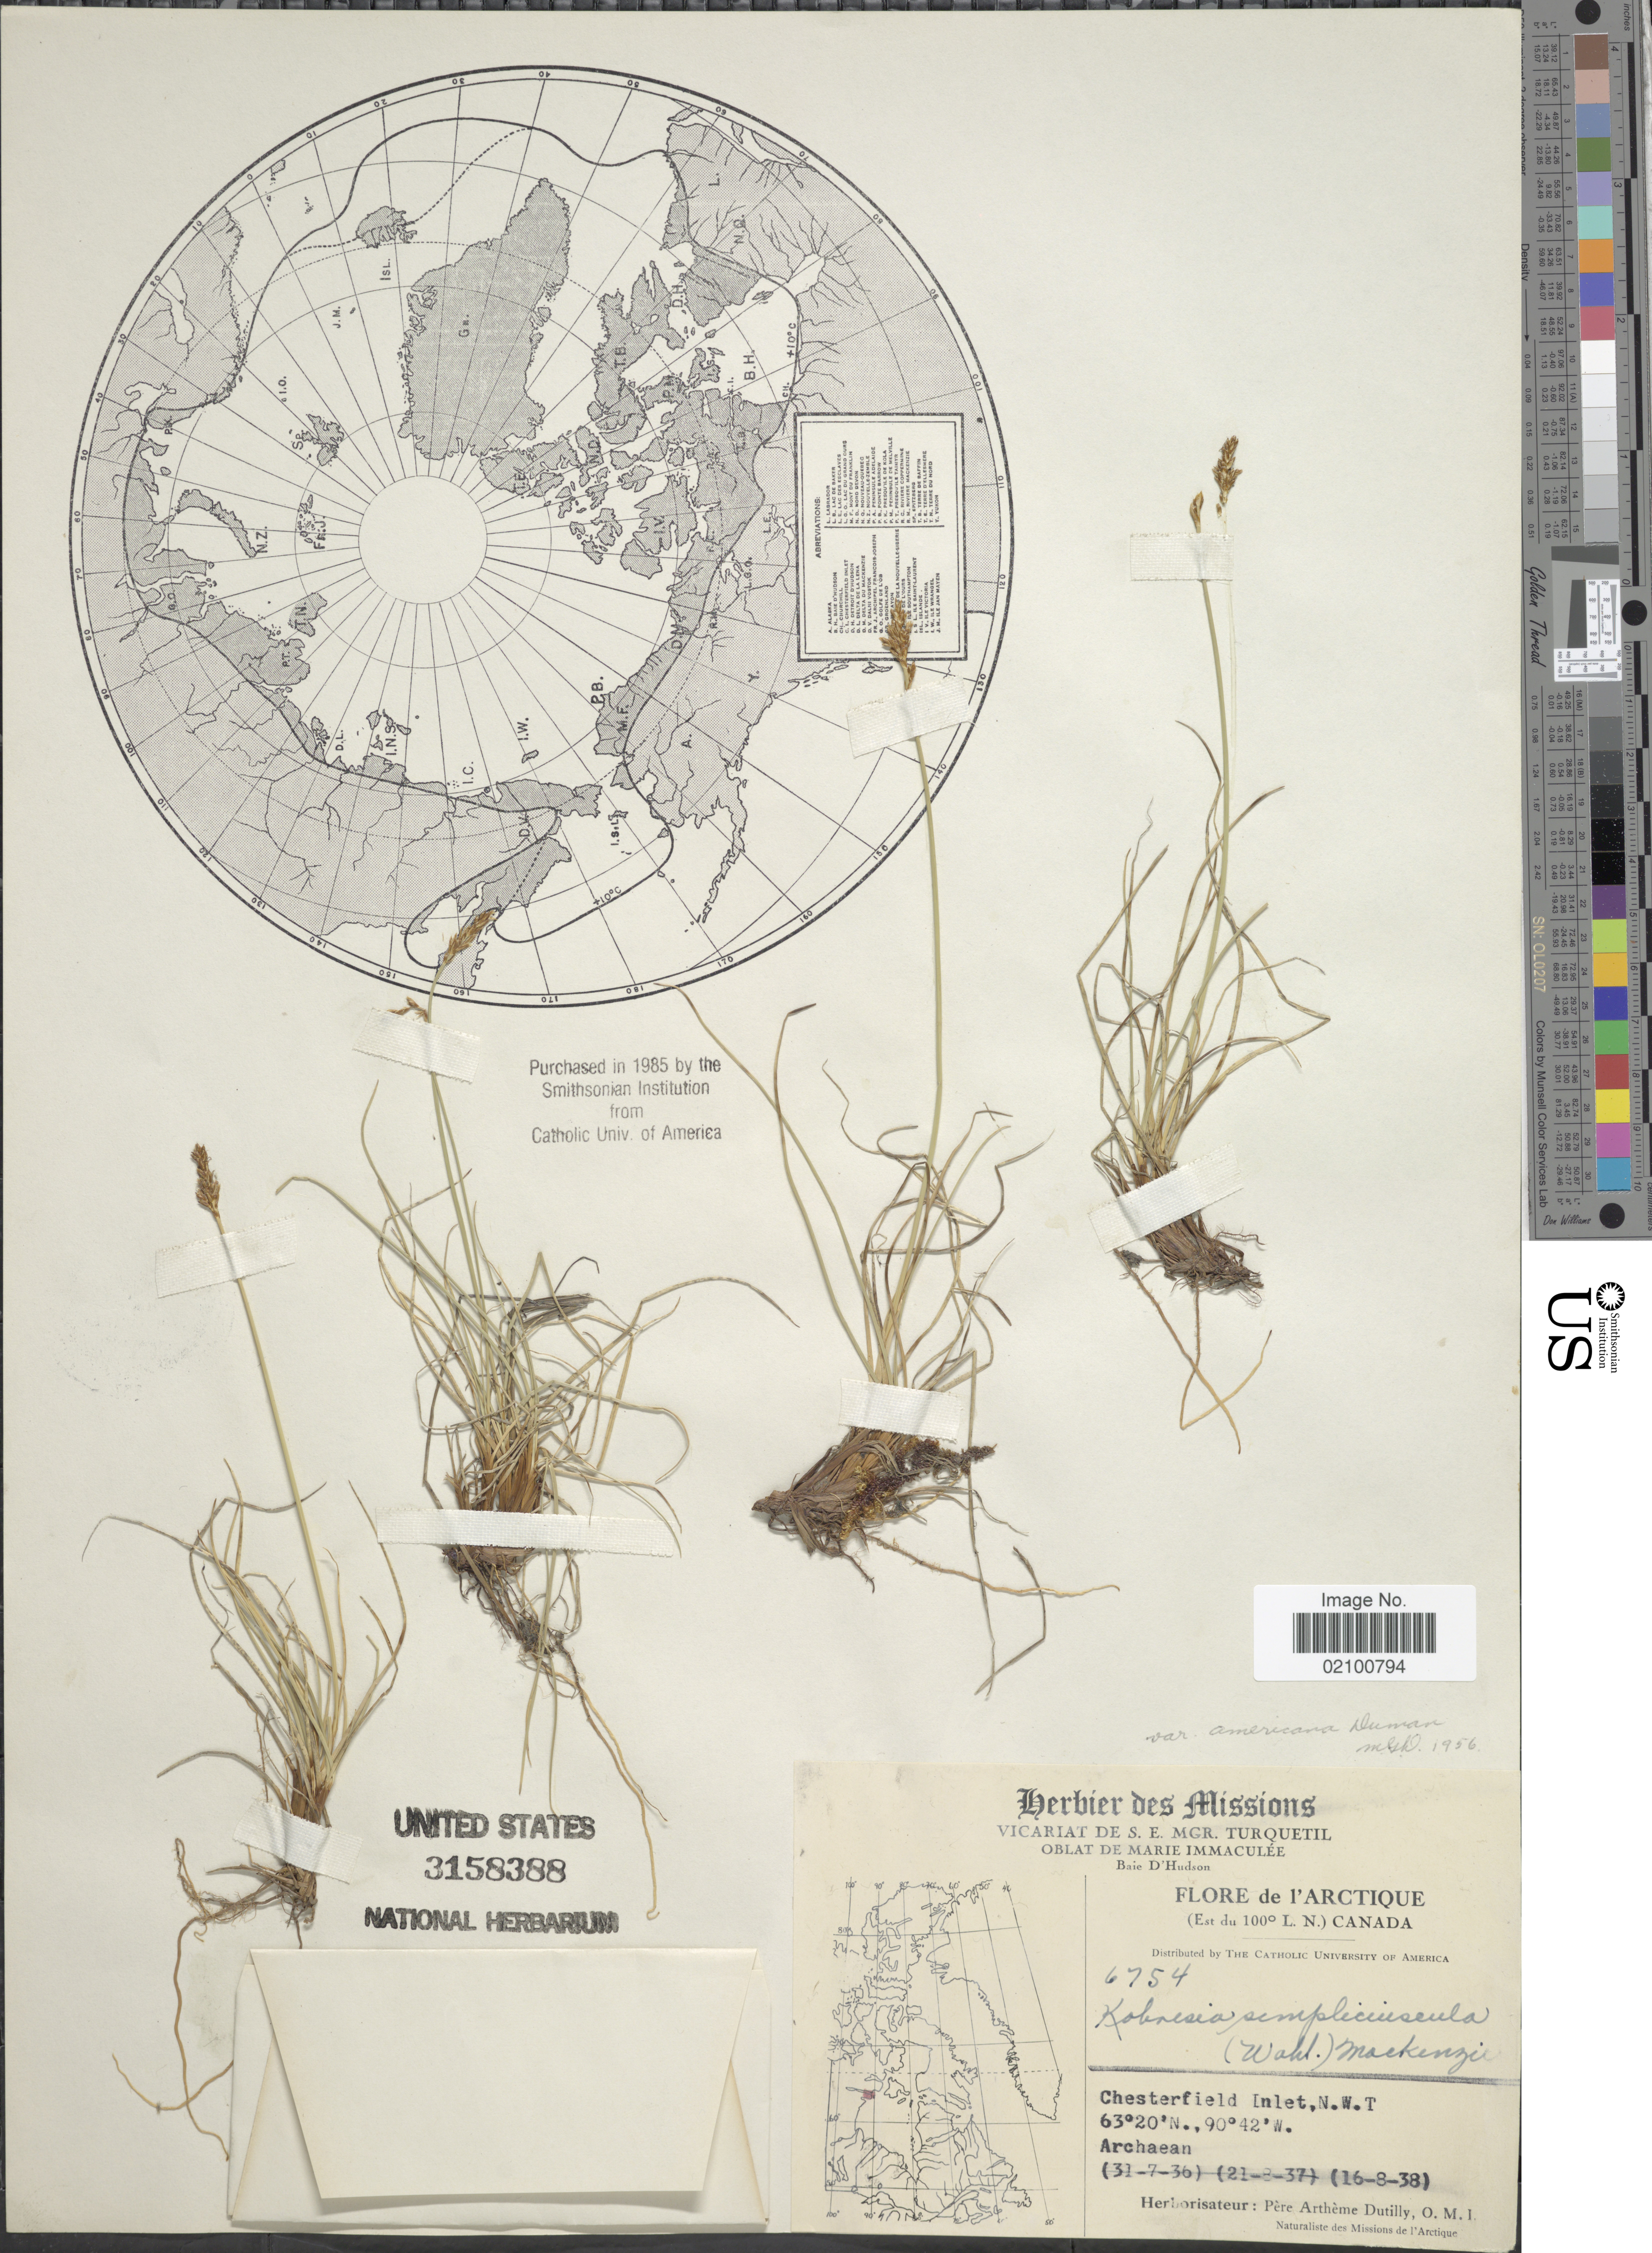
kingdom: Plantae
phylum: Tracheophyta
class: Liliopsida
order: Poales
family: Cyperaceae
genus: Carex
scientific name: Carex myosuroides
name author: Vill.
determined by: Strong, M. T., (US), Smithsonian Institution - National Museum of Natural History (UNITED STATES)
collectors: ex Herb. Pêre Arthême Dutilly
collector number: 6754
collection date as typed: Transcribed d/m/y: 16/8/38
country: Canada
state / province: Northwest Territories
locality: Arctique, Chesterfield Inlet, N.W.T.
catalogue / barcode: US 3158388